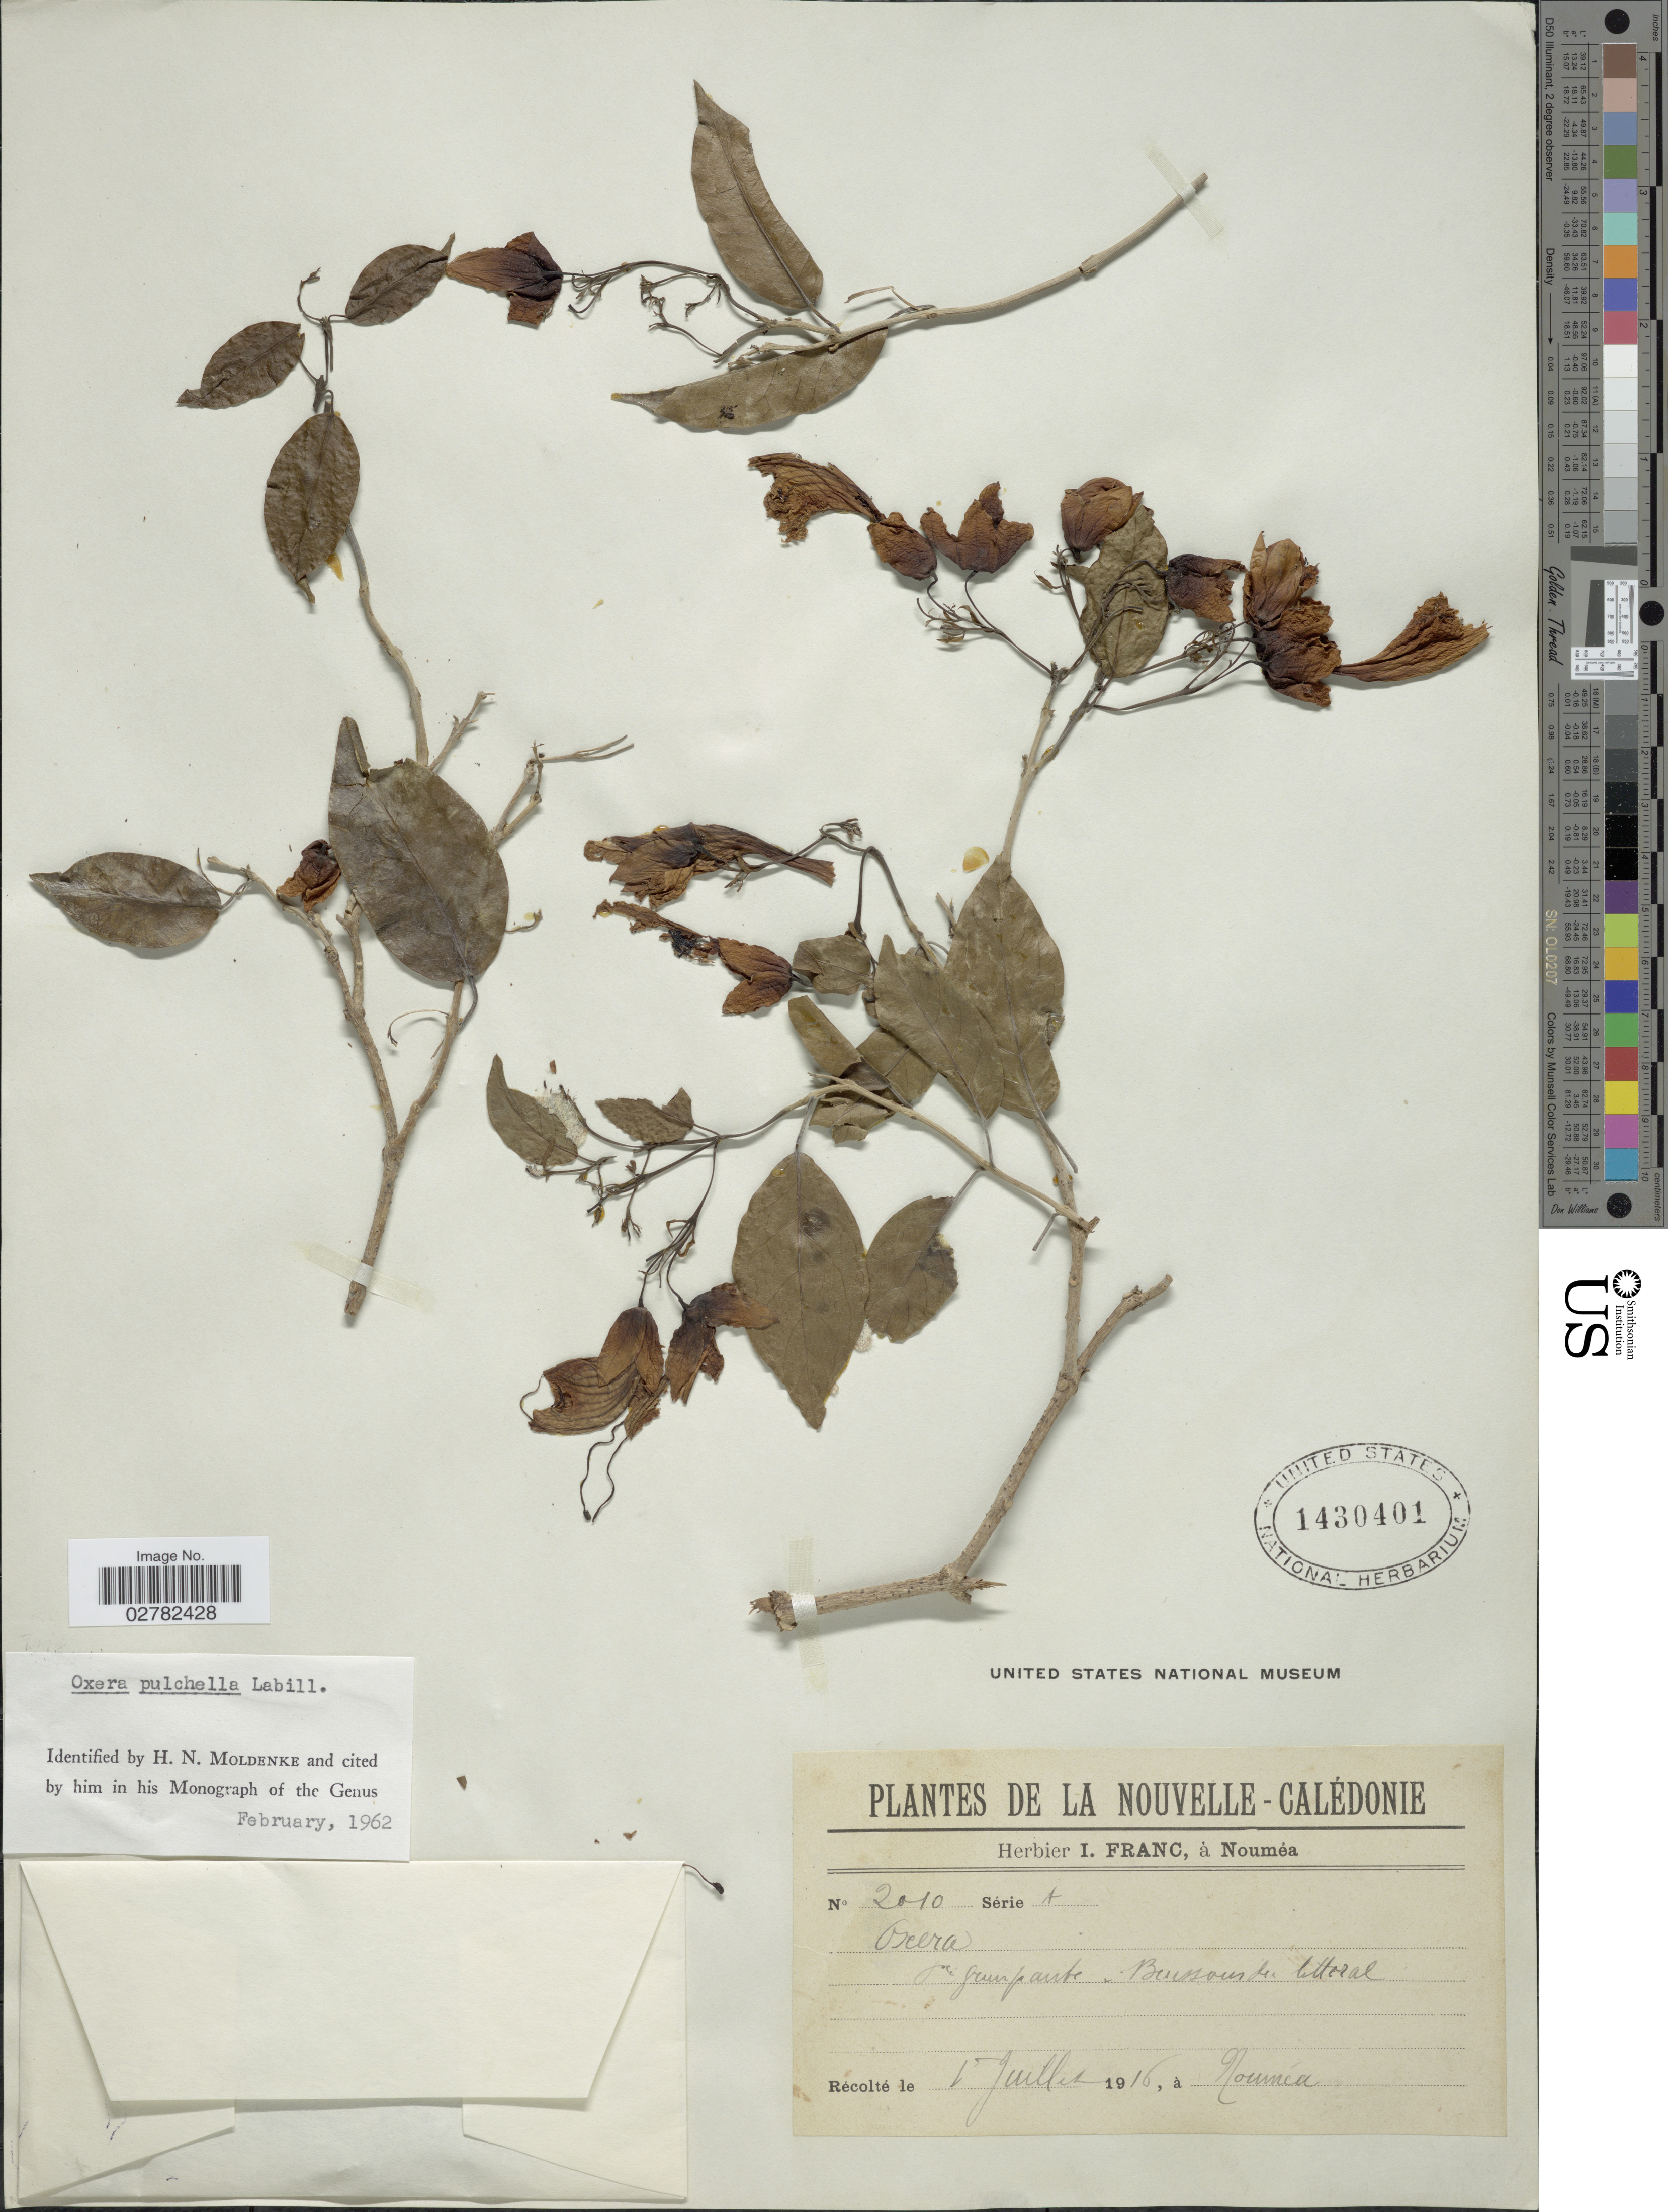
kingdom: Plantae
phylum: Tracheophyta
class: Magnoliopsida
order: Lamiales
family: Lamiaceae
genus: Oxera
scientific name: Oxera pulchella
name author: Labill.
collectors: ex herb. I. Franc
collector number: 2010A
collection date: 1916-07-01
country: New Caledonia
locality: Nouvelle-Calédonie, Nouméa.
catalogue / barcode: US 1430401